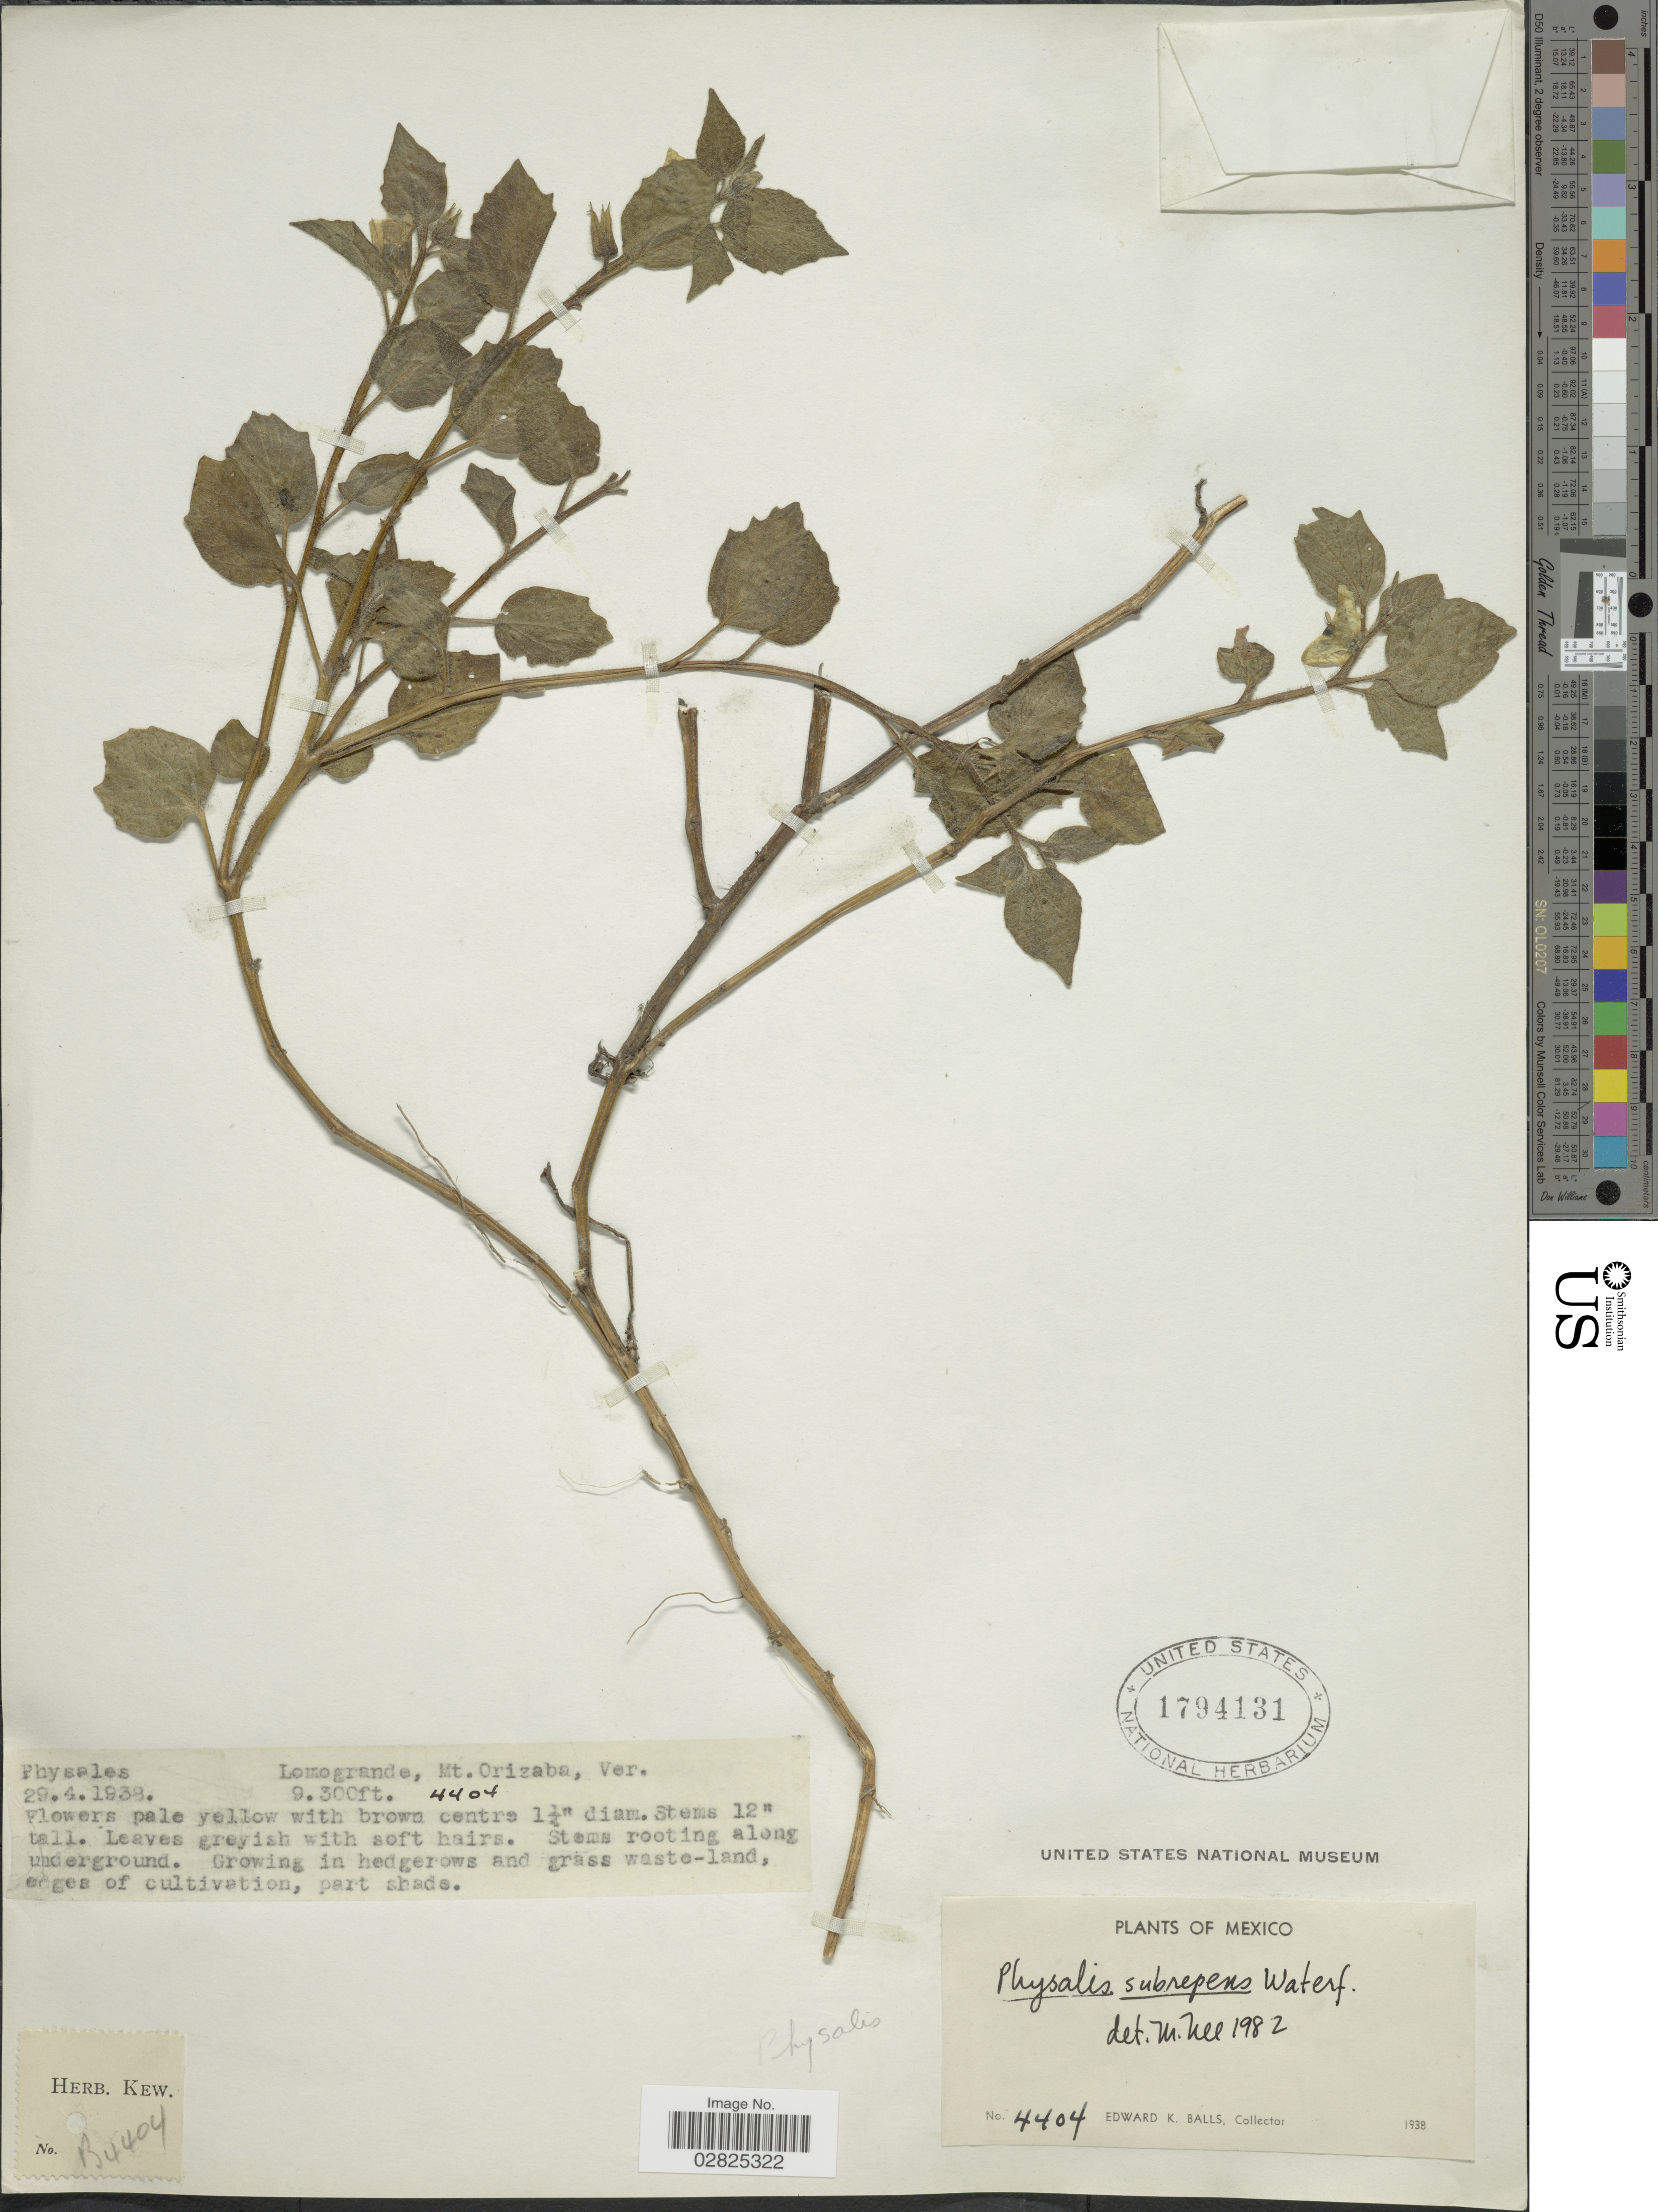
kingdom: Plantae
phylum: Tracheophyta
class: Magnoliopsida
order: Solanales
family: Solanaceae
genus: Physalis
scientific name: Physalis subrepens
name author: Waterf.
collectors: E. K. Balls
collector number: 4404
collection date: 1938-04-29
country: Mexico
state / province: Veracruz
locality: Lomogrande, Mt. Orizaba, Ver.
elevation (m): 2835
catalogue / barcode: US 1794131